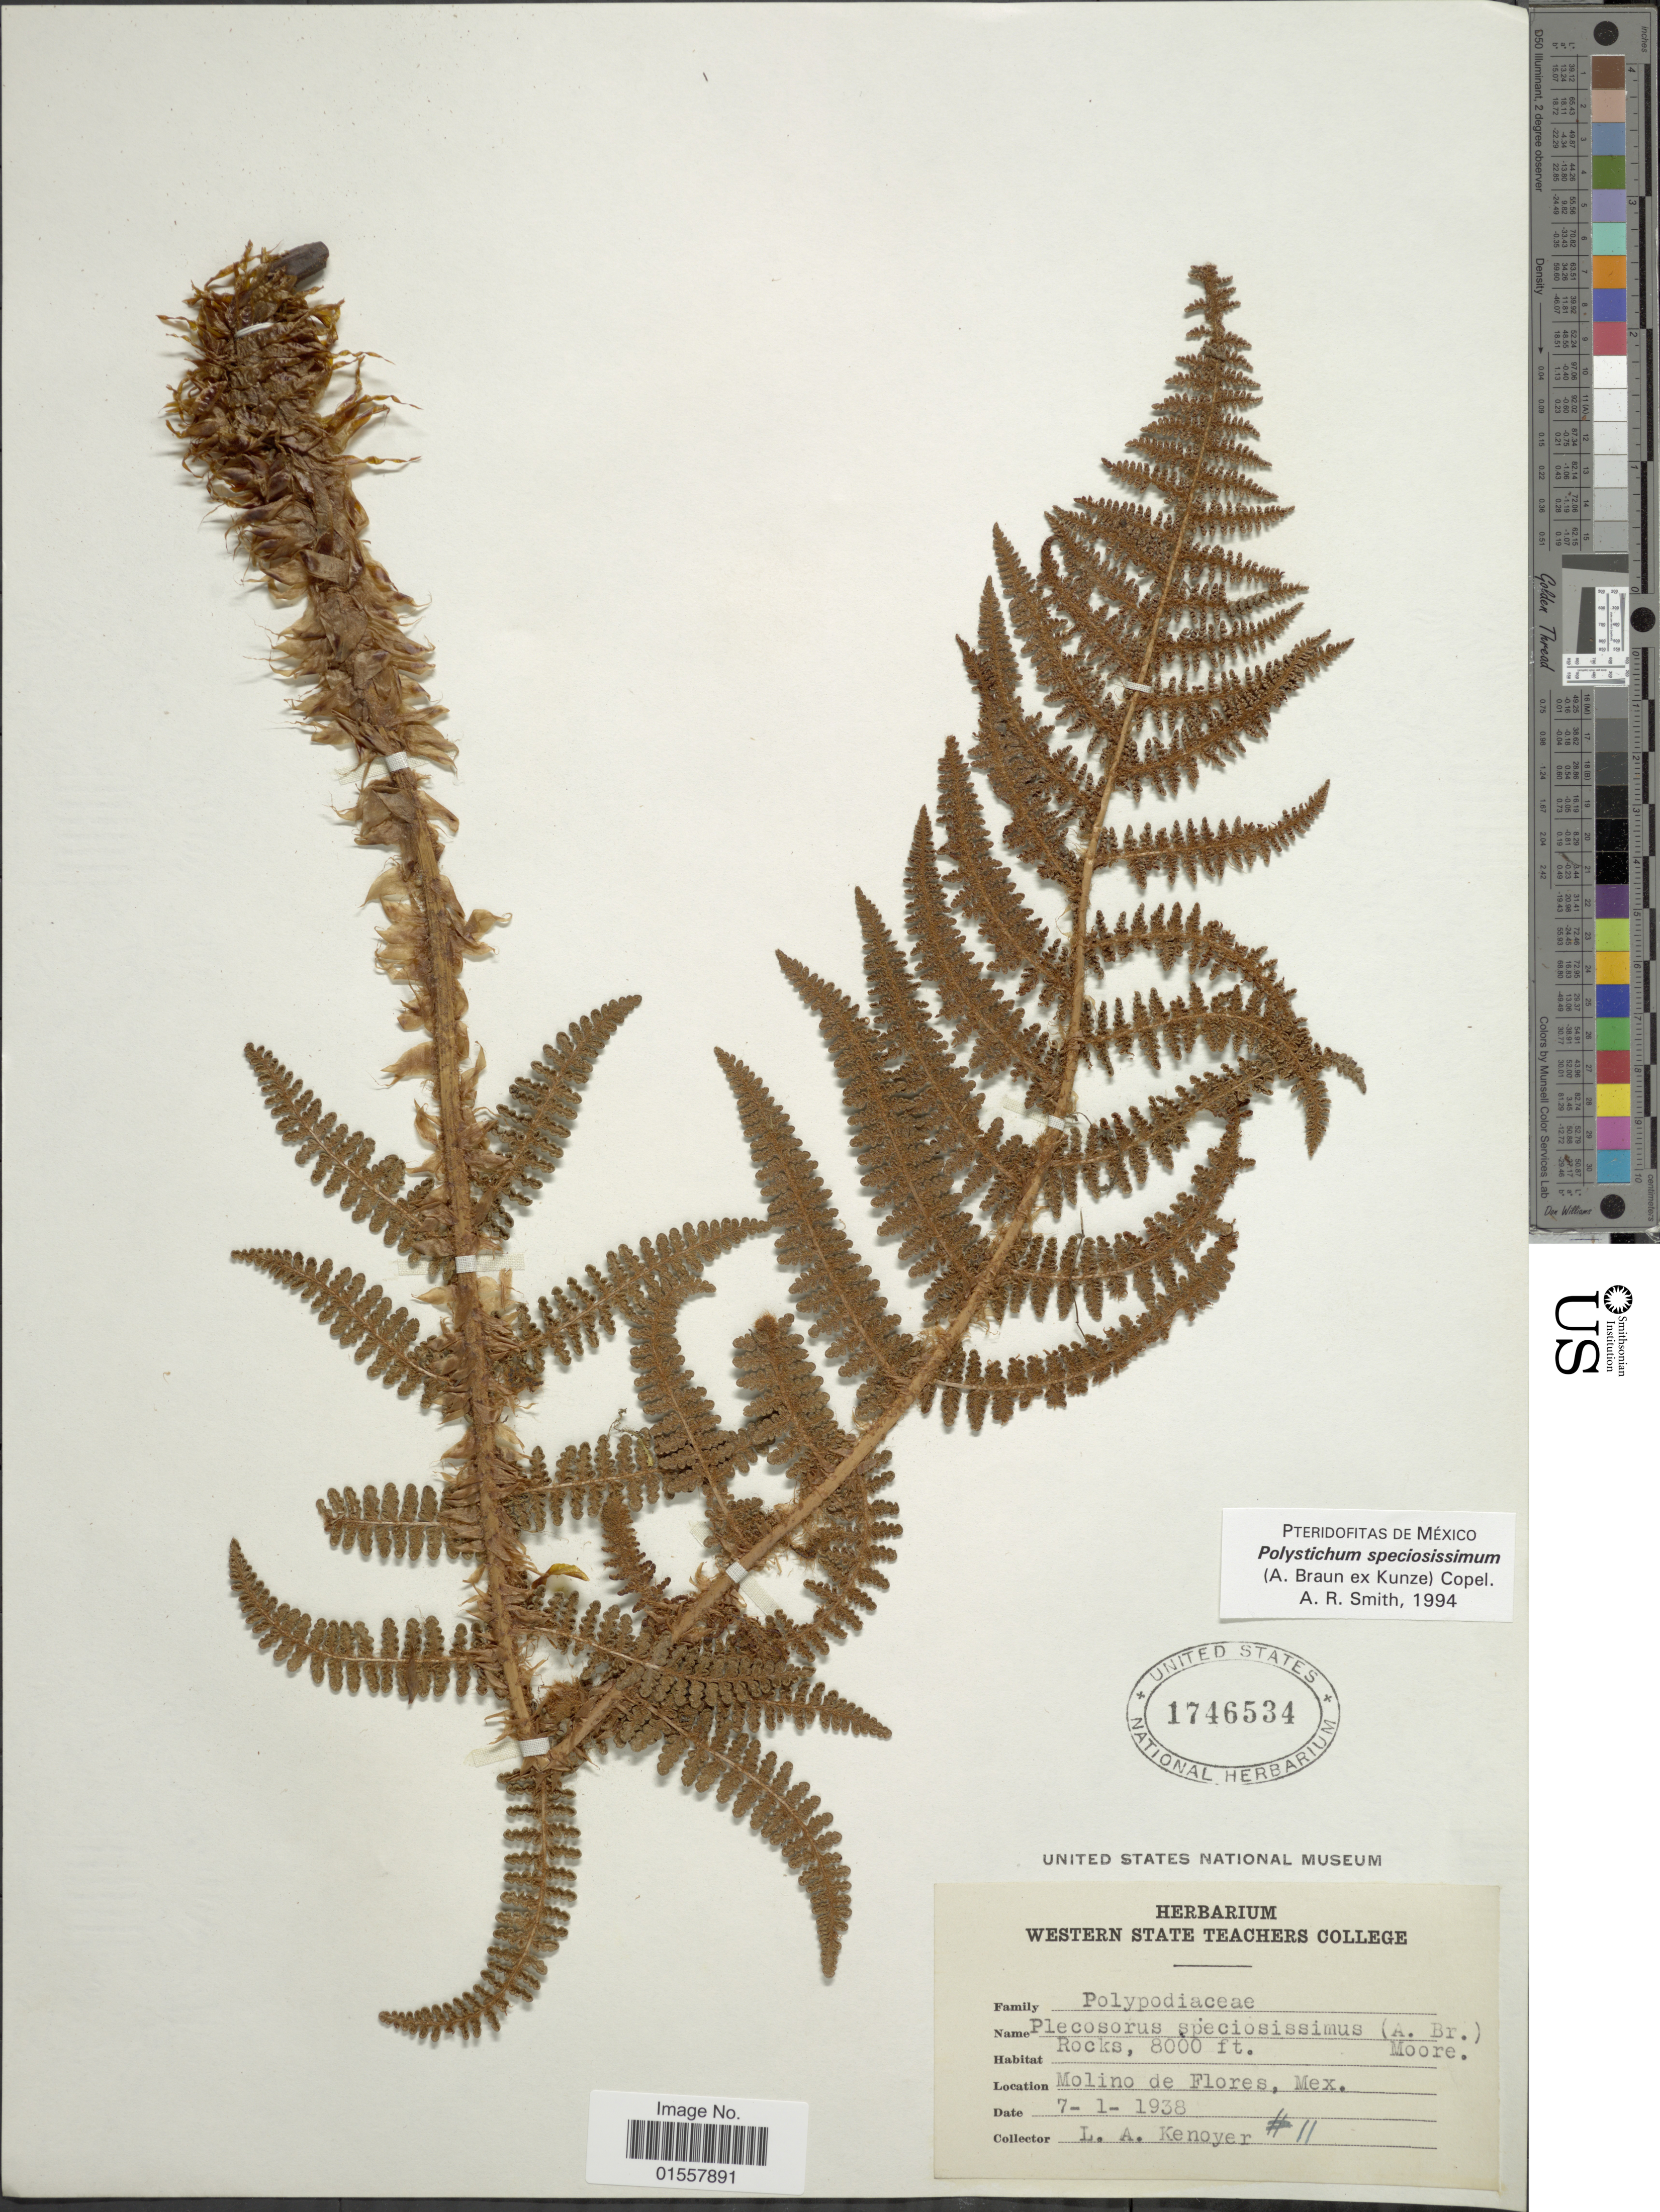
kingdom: Plantae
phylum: Tracheophyta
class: Polypodiopsida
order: Polypodiales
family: Dryopteridaceae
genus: Polystichum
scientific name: Polystichum speciosissimum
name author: (A. Braun ex Kunze) Copel.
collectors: L. A. Kenoyer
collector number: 11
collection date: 1938-07-01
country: Mexico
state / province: México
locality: Molino de Flores, Mex.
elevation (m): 2438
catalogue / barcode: US 1746534